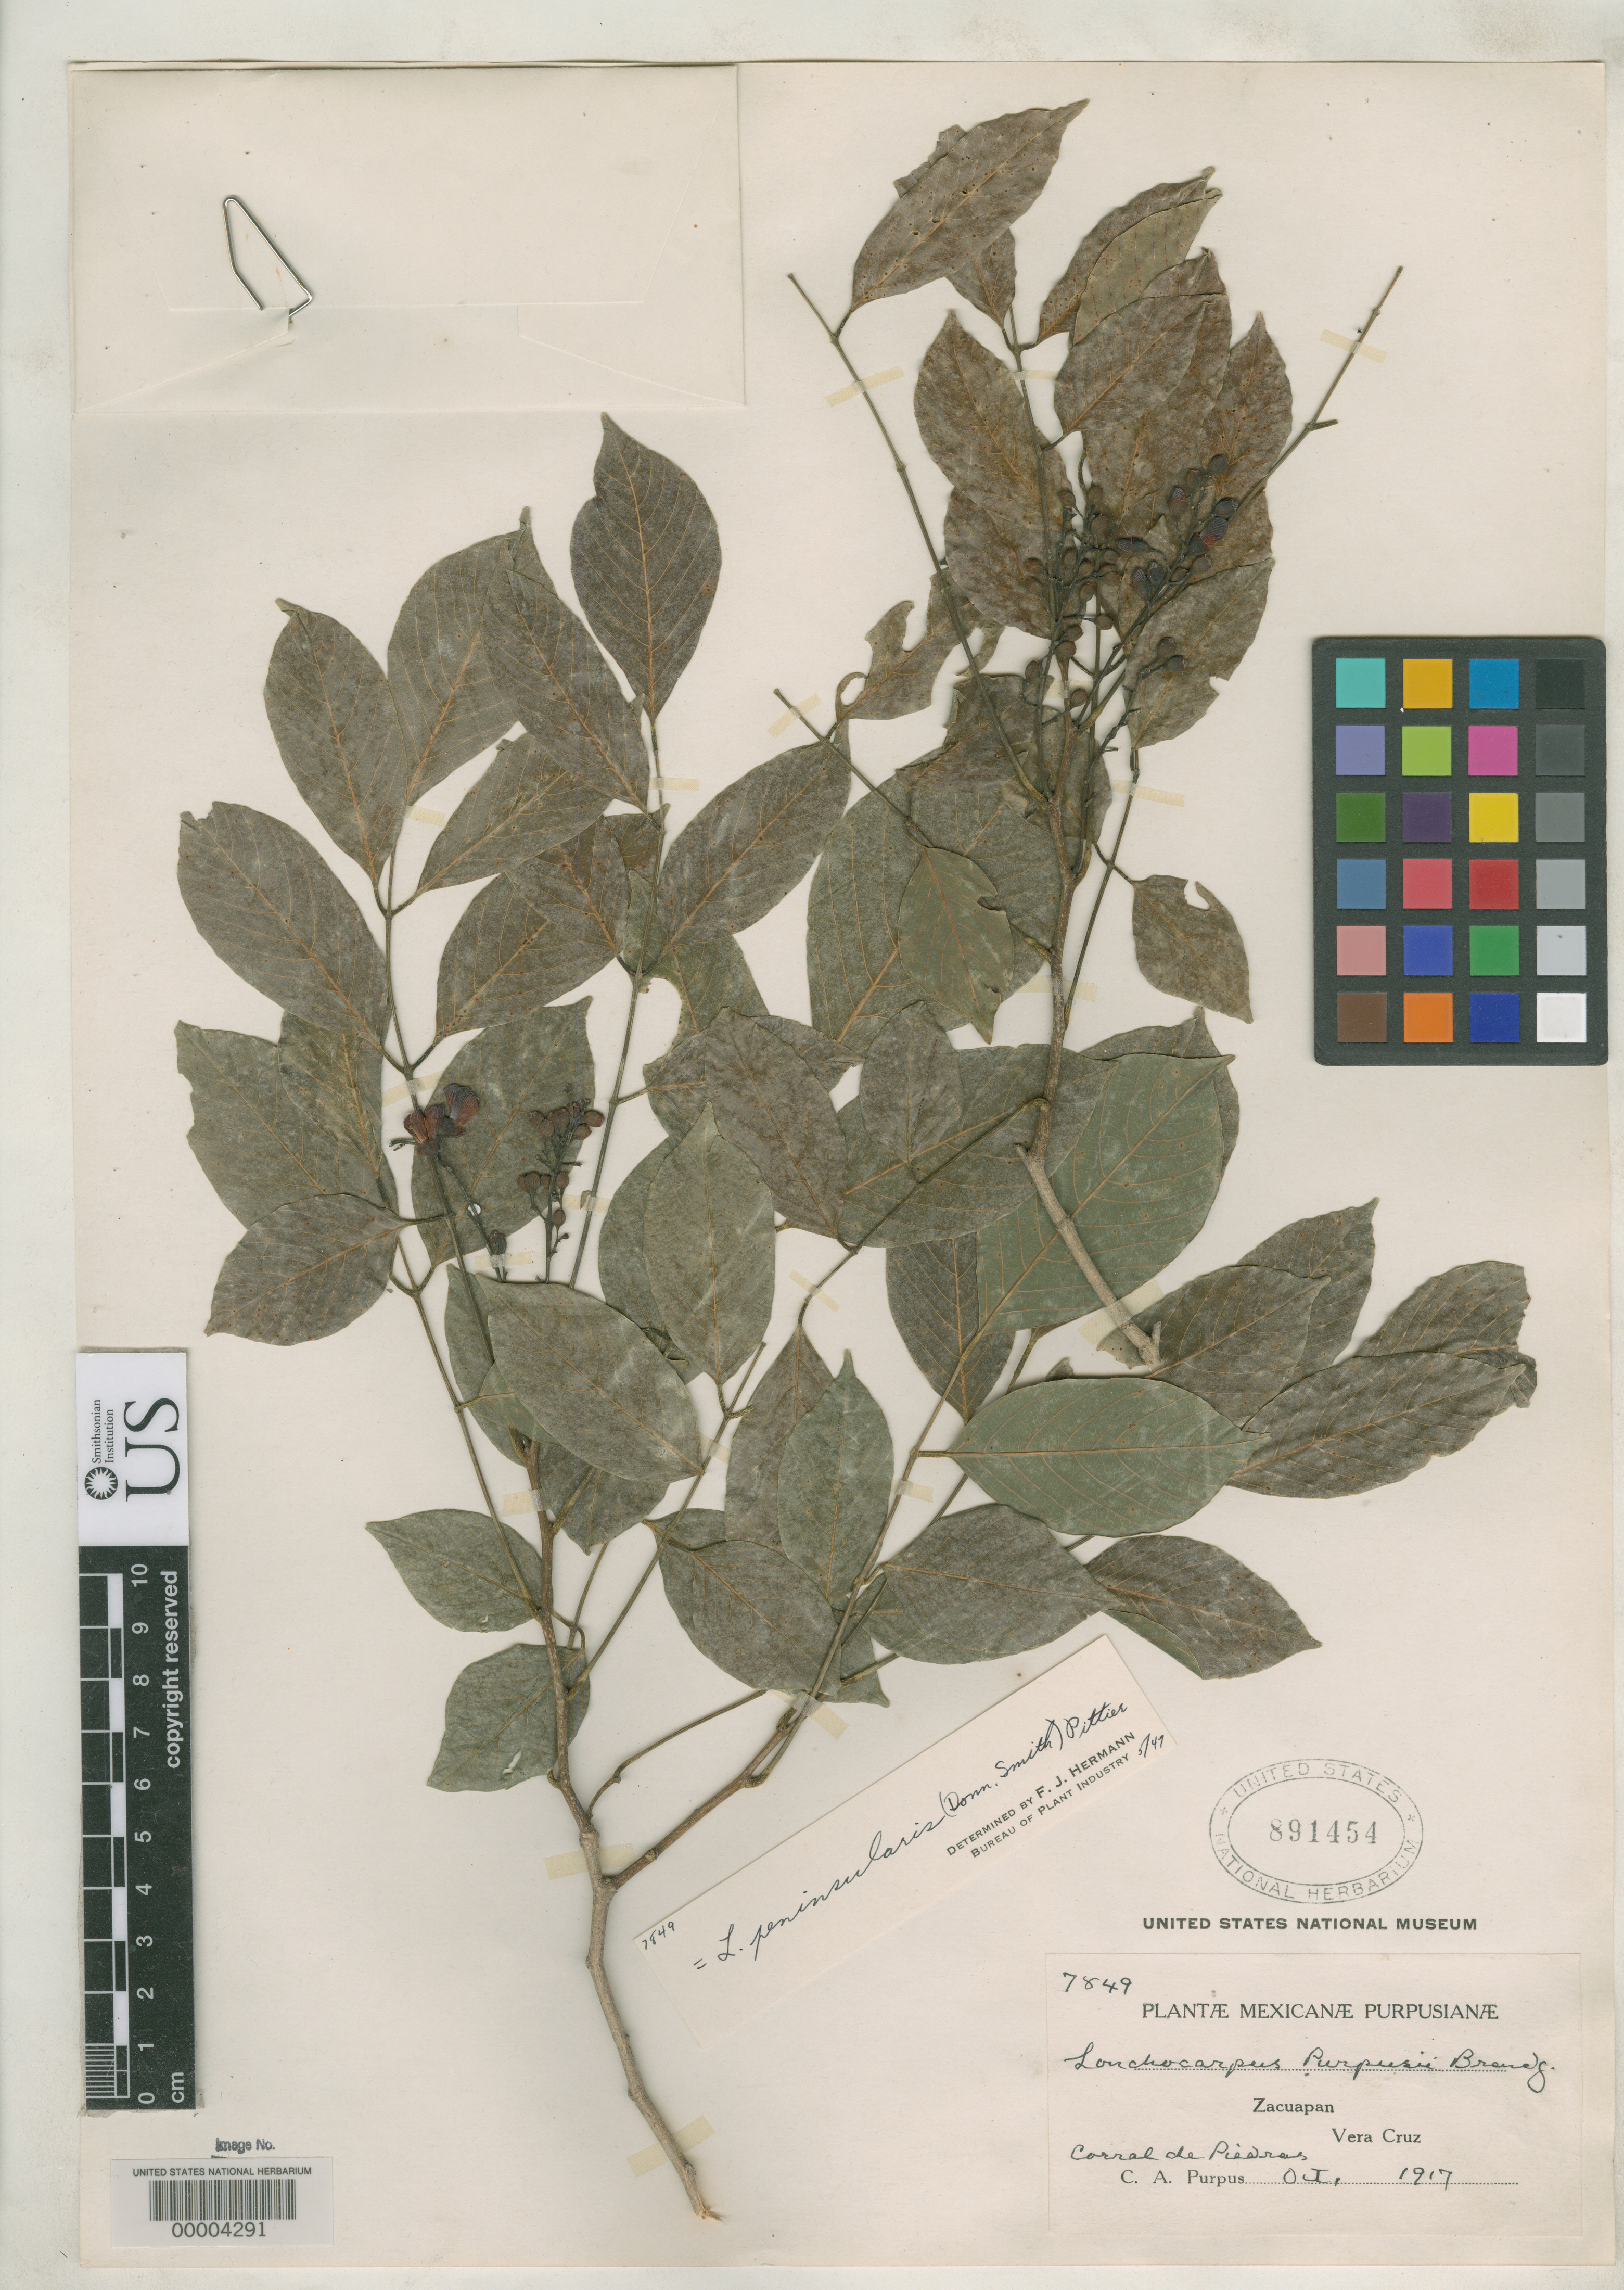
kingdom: Plantae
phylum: Tracheophyta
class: Magnoliopsida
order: Fabales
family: Fabaceae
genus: Lonchocarpus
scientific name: Lonchocarpus purpusii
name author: Brandegee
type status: Isotype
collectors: C. A. Purpus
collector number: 7849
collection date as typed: Oct 1917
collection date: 1917-10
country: Mexico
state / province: Veracruz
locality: Near Zacuapan.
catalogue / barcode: US 891454